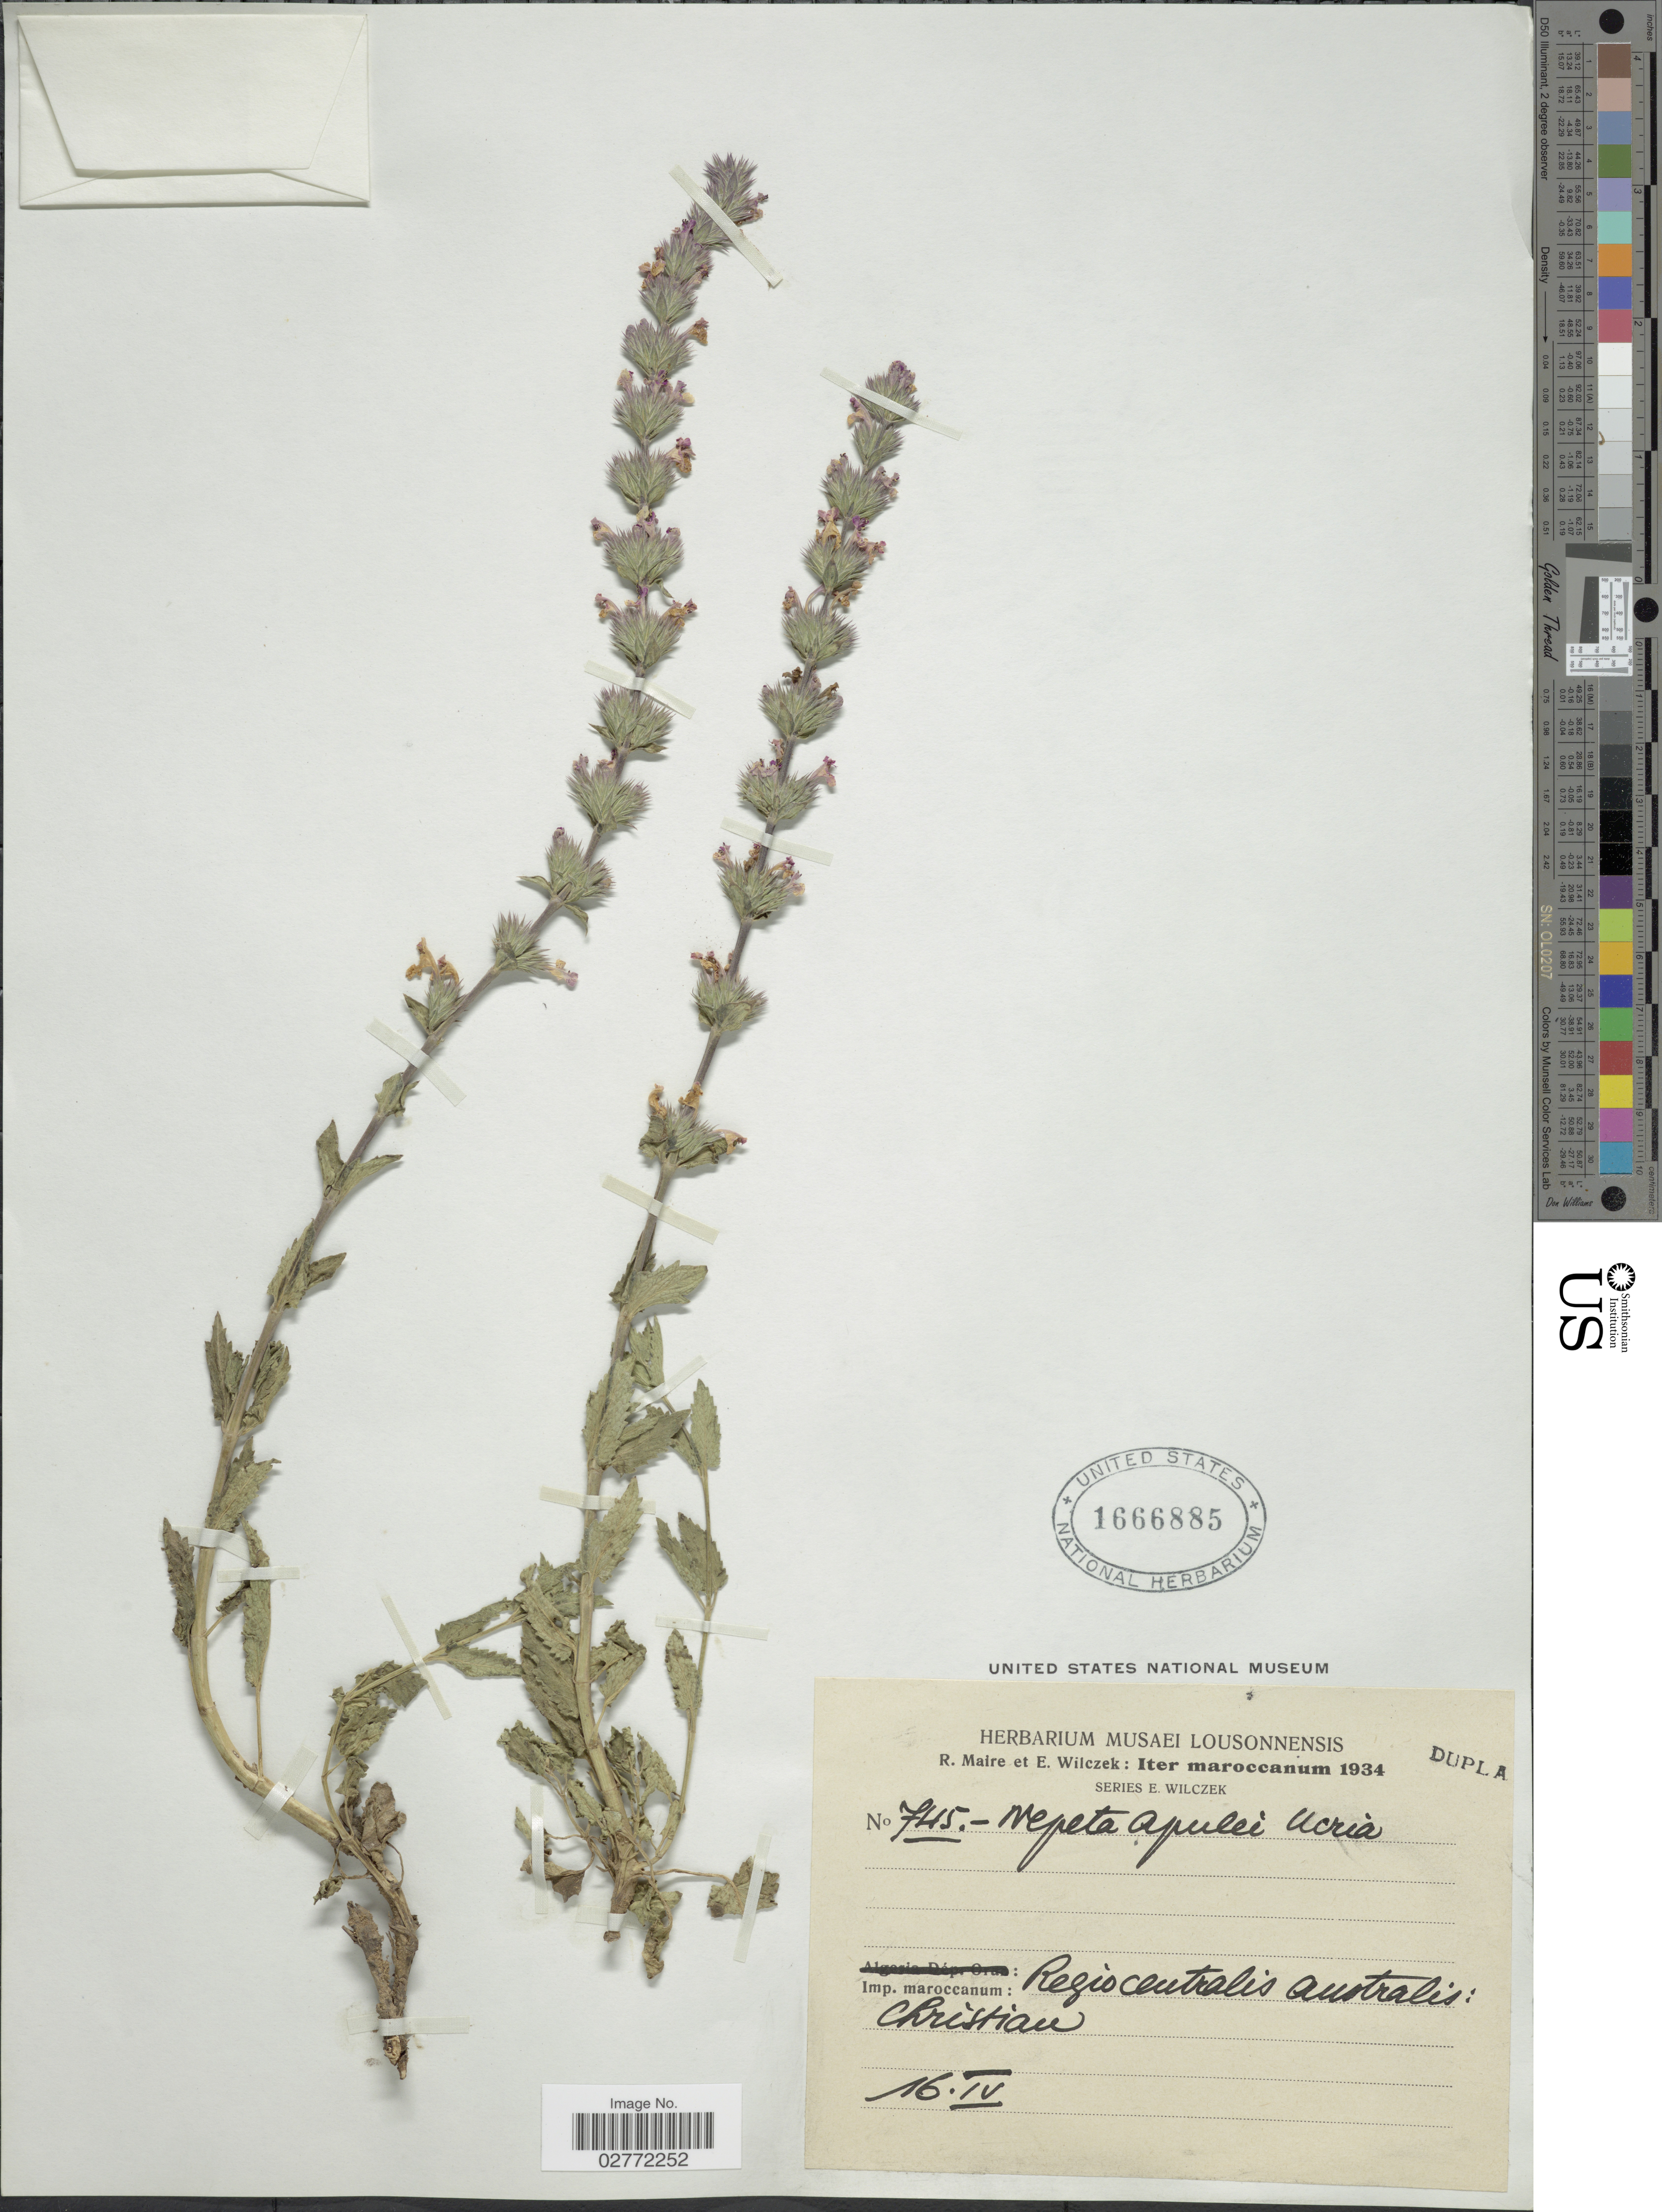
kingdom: Plantae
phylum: Tracheophyta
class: Magnoliopsida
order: Lamiales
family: Lamiaceae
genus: Nepeta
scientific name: Nepeta apuleji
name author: Ucria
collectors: R. C. Maire & E. Wilczek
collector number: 745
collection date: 1934-04-16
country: Morocco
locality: Iter maroccanum. Regio centralis australis: Christian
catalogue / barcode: US 1666885